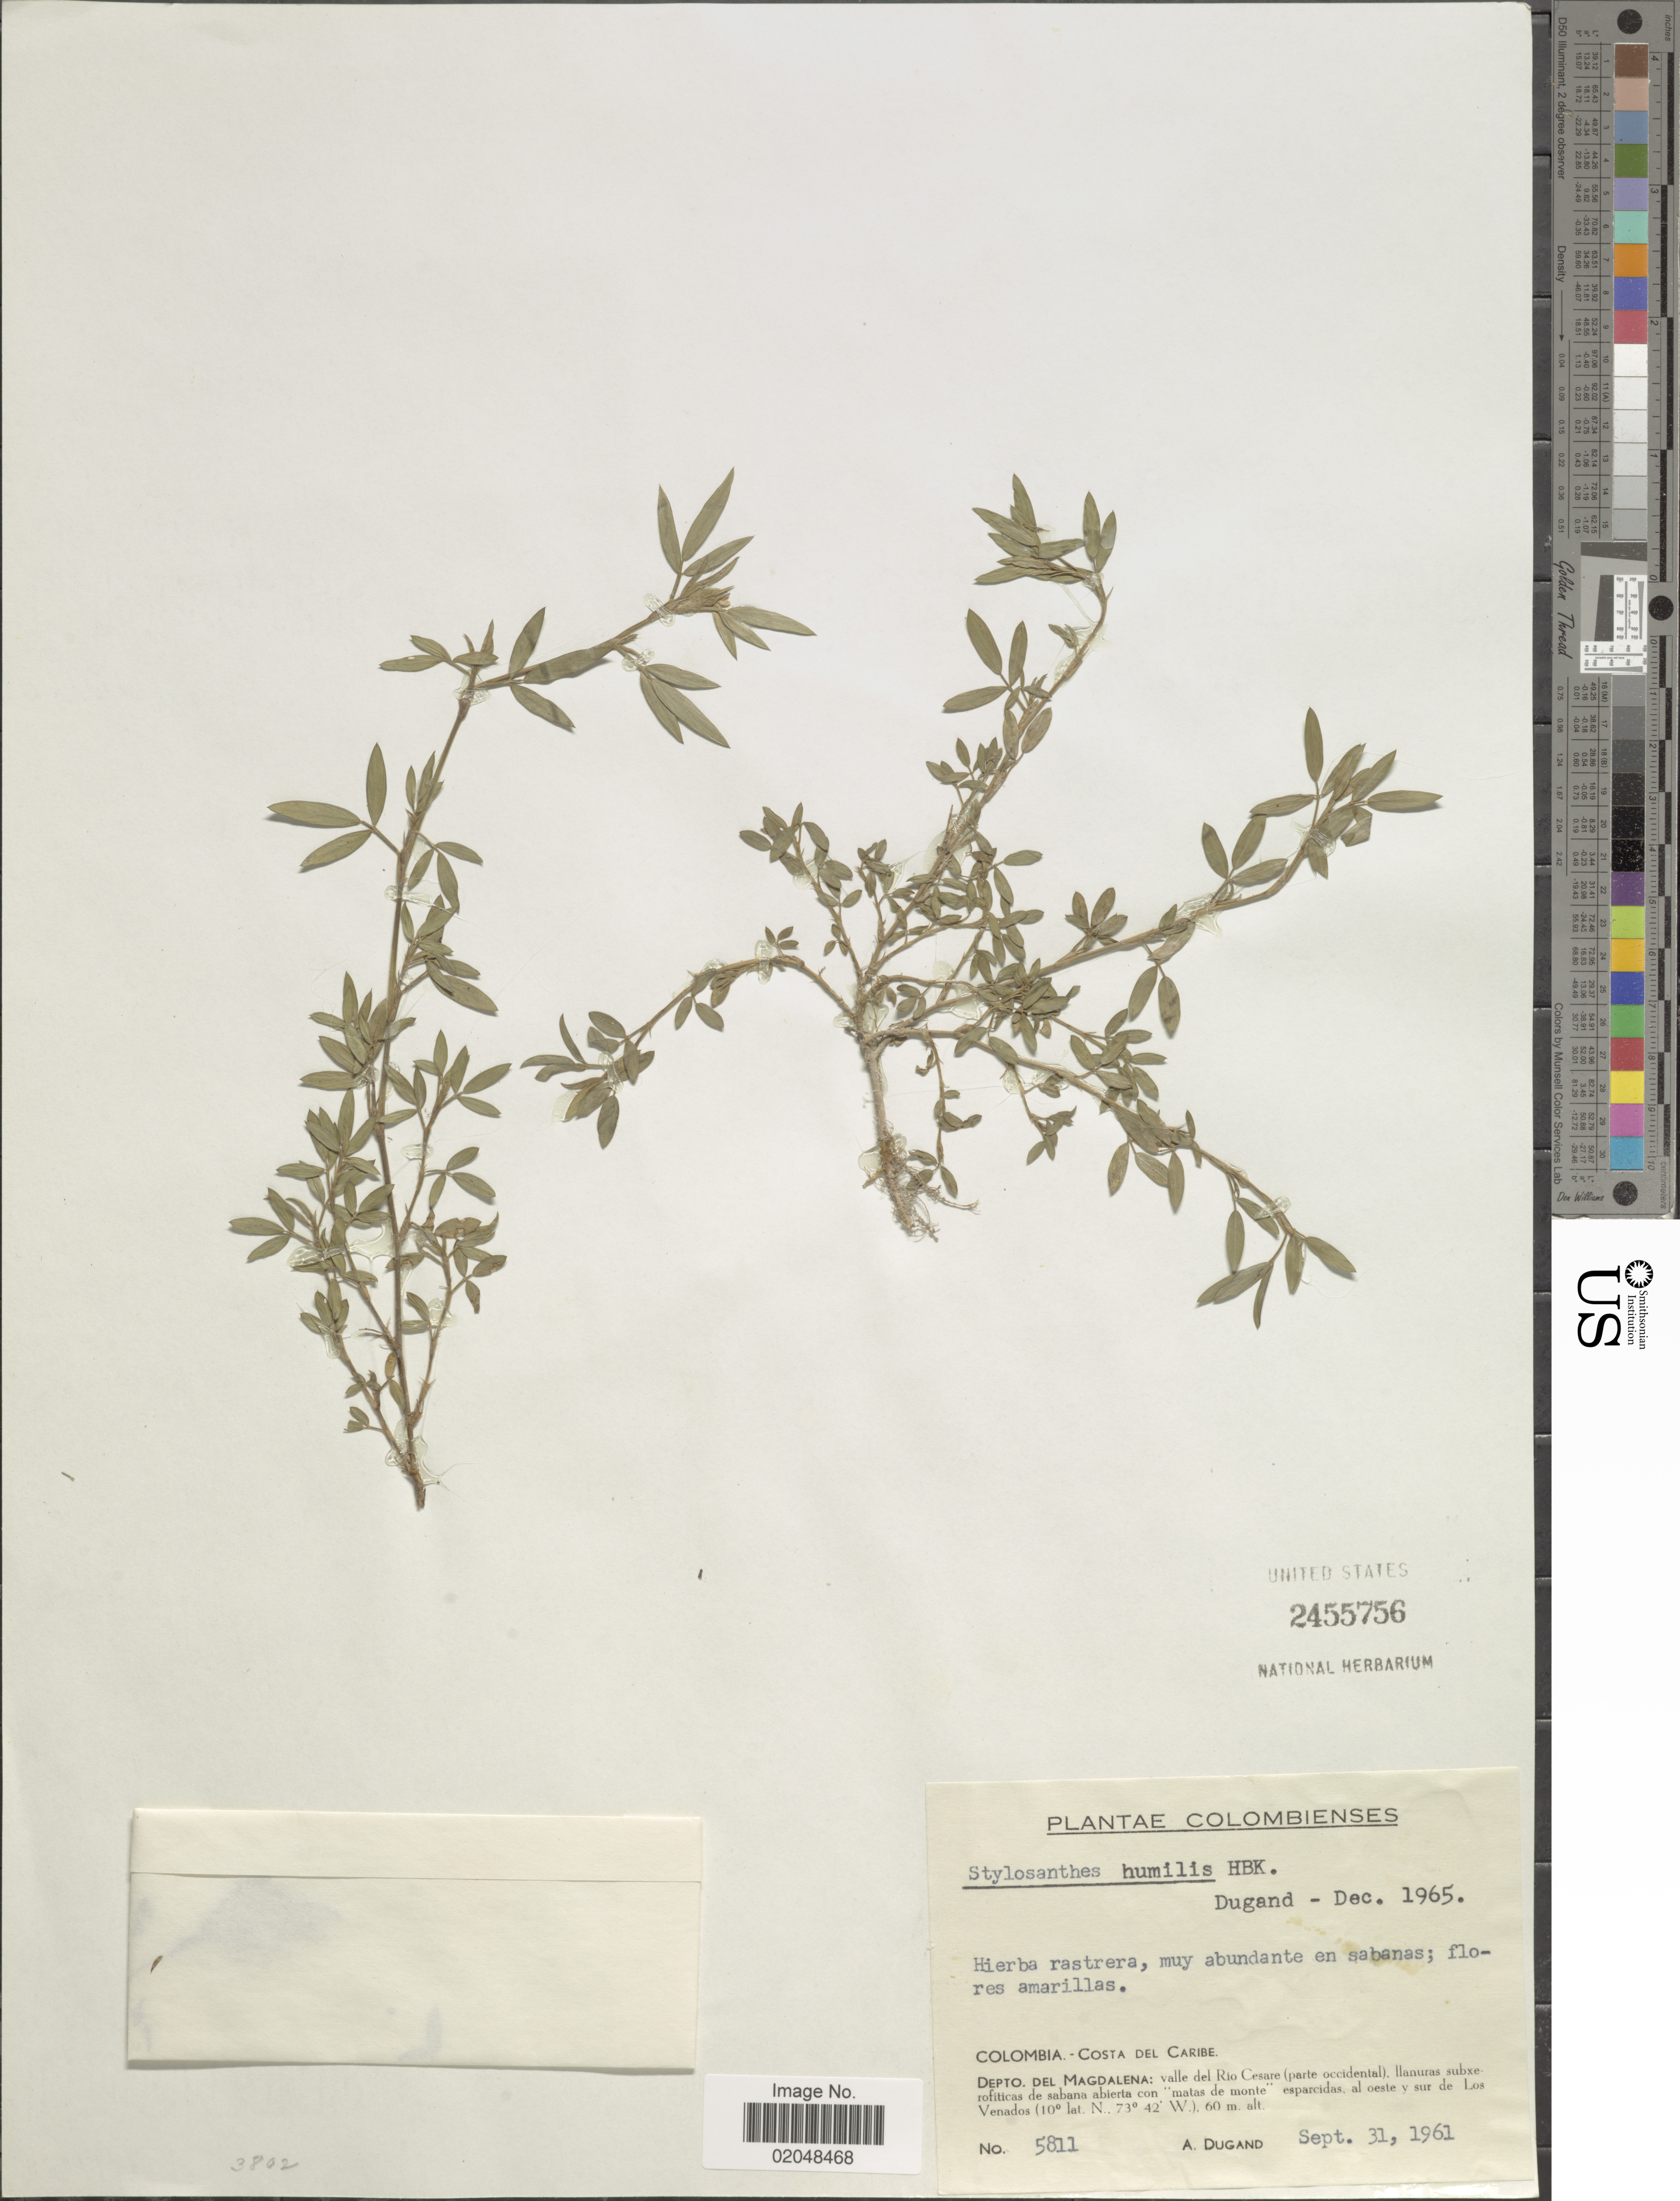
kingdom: Plantae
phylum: Tracheophyta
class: Magnoliopsida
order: Fabales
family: Fabaceae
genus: Stylosanthes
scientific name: Stylosanthes humilis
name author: Kunth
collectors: A. Dugand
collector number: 5811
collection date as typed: Transcribed d/m/y: 31/9/1961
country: Colombia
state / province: Magdalena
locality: Costa del Caribe, valle del Rio Cesare (parte occidental), llanuras subxerofiticas de sabana abierta con "matas de monte"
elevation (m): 60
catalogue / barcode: US 2455756